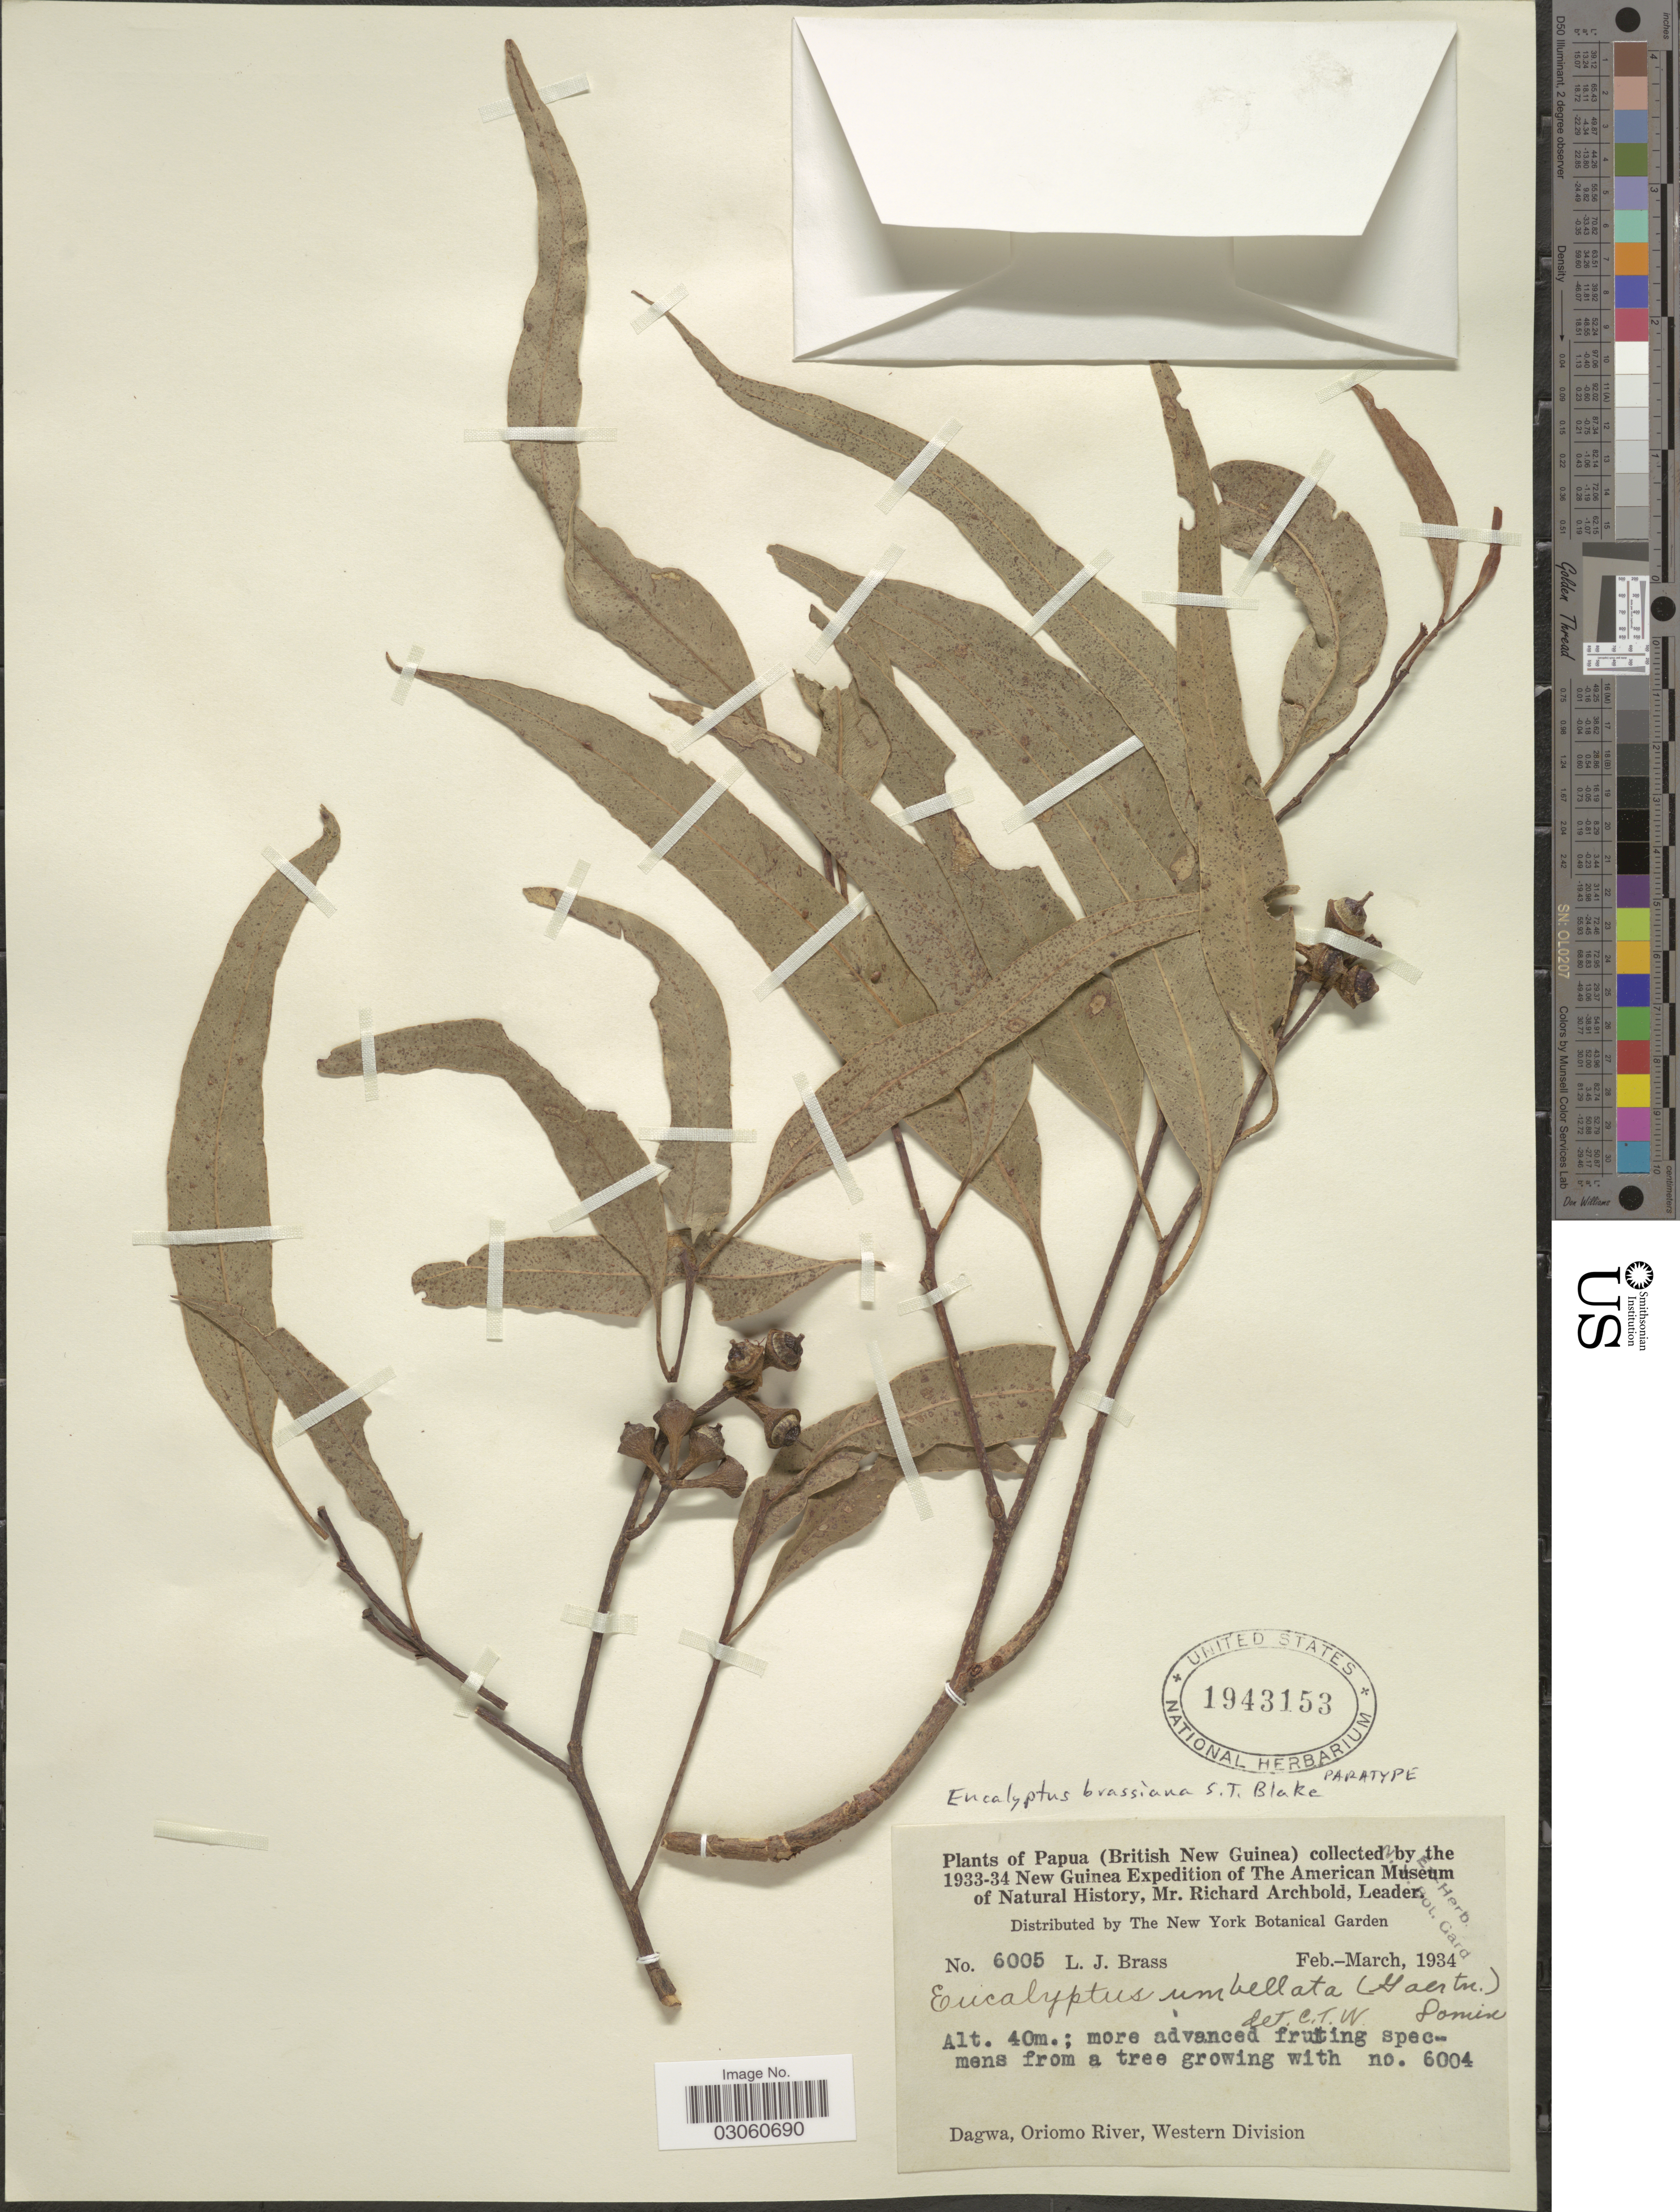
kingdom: Plantae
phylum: Tracheophyta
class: Magnoliopsida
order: Myrtales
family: Myrtaceae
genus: Eucalyptus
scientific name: Eucalyptus brassiana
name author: S.T. Blake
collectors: L. J. Brass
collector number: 6005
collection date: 1934-02/1934-03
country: Papua New Guinea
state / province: Manus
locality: Papua (British New Guinea). Dagwa, Oriomo River, Western Division.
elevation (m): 40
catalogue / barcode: US 1943153